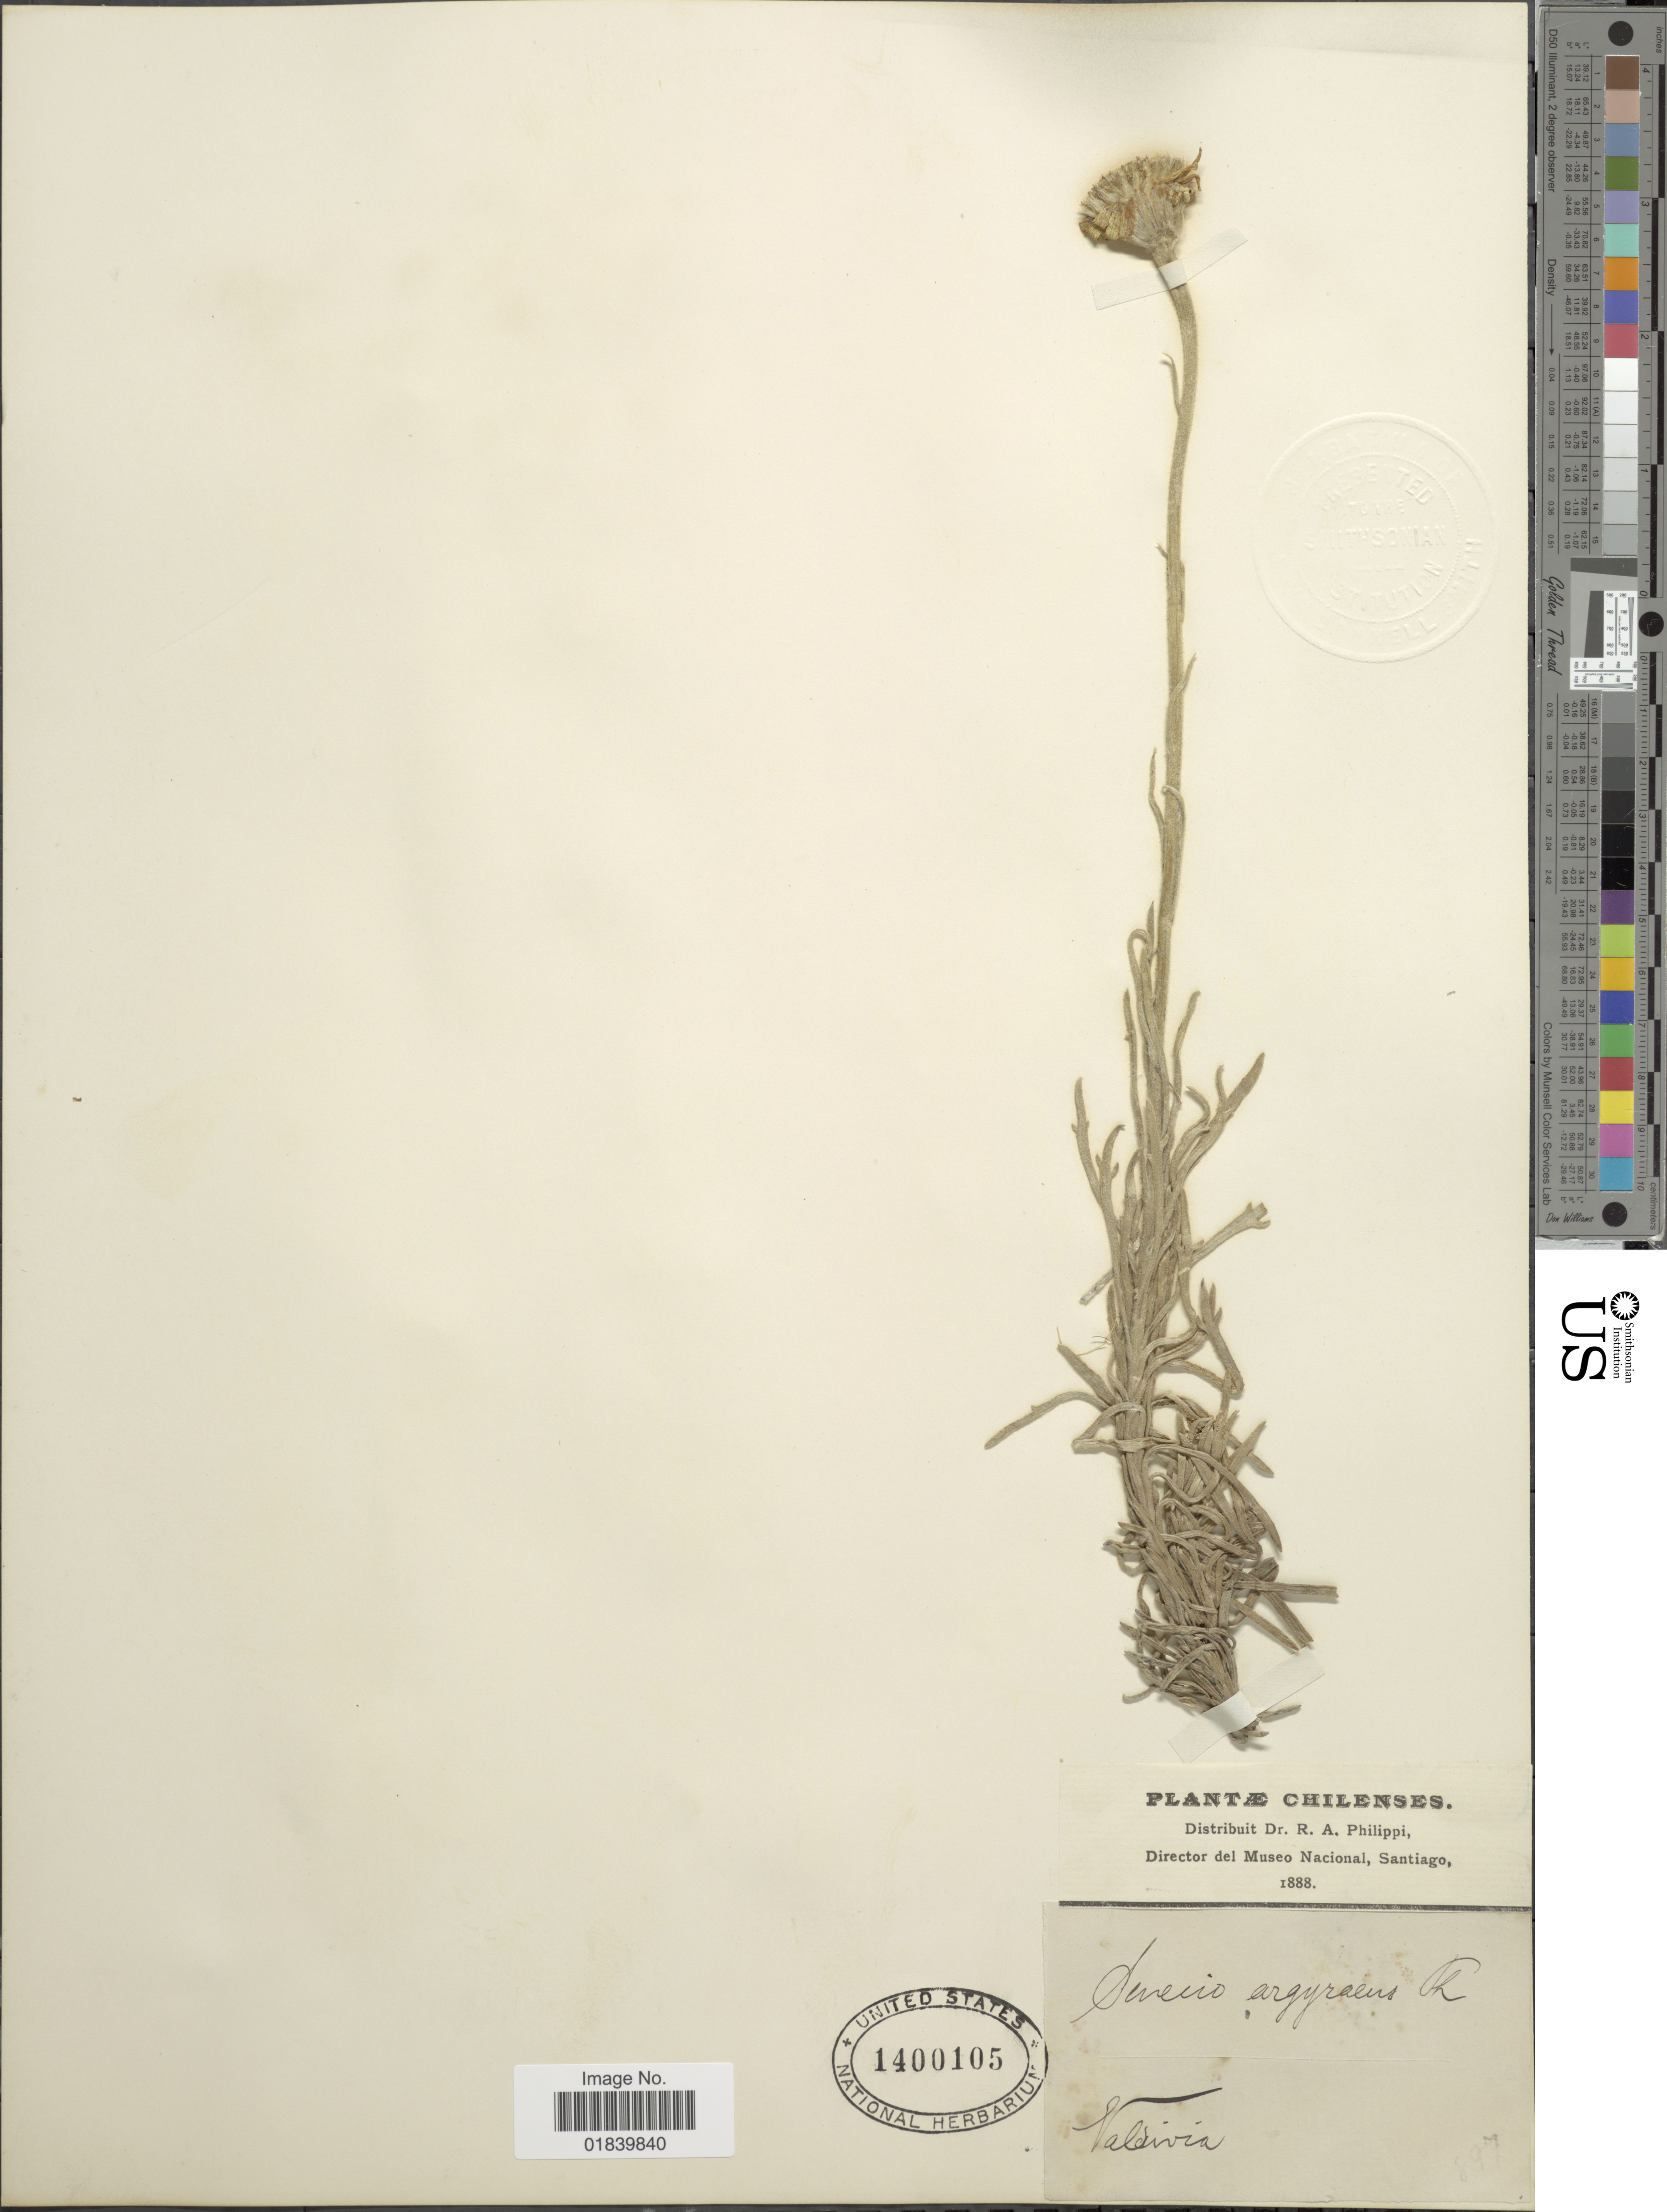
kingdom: Plantae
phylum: Tracheophyta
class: Magnoliopsida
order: Asterales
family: Asteraceae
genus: Senecio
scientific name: Senecio argyreus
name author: Phil.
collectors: R. A. Philippi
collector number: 897*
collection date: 1888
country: Chile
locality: Chilenses. Valdivia.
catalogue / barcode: US 1400105